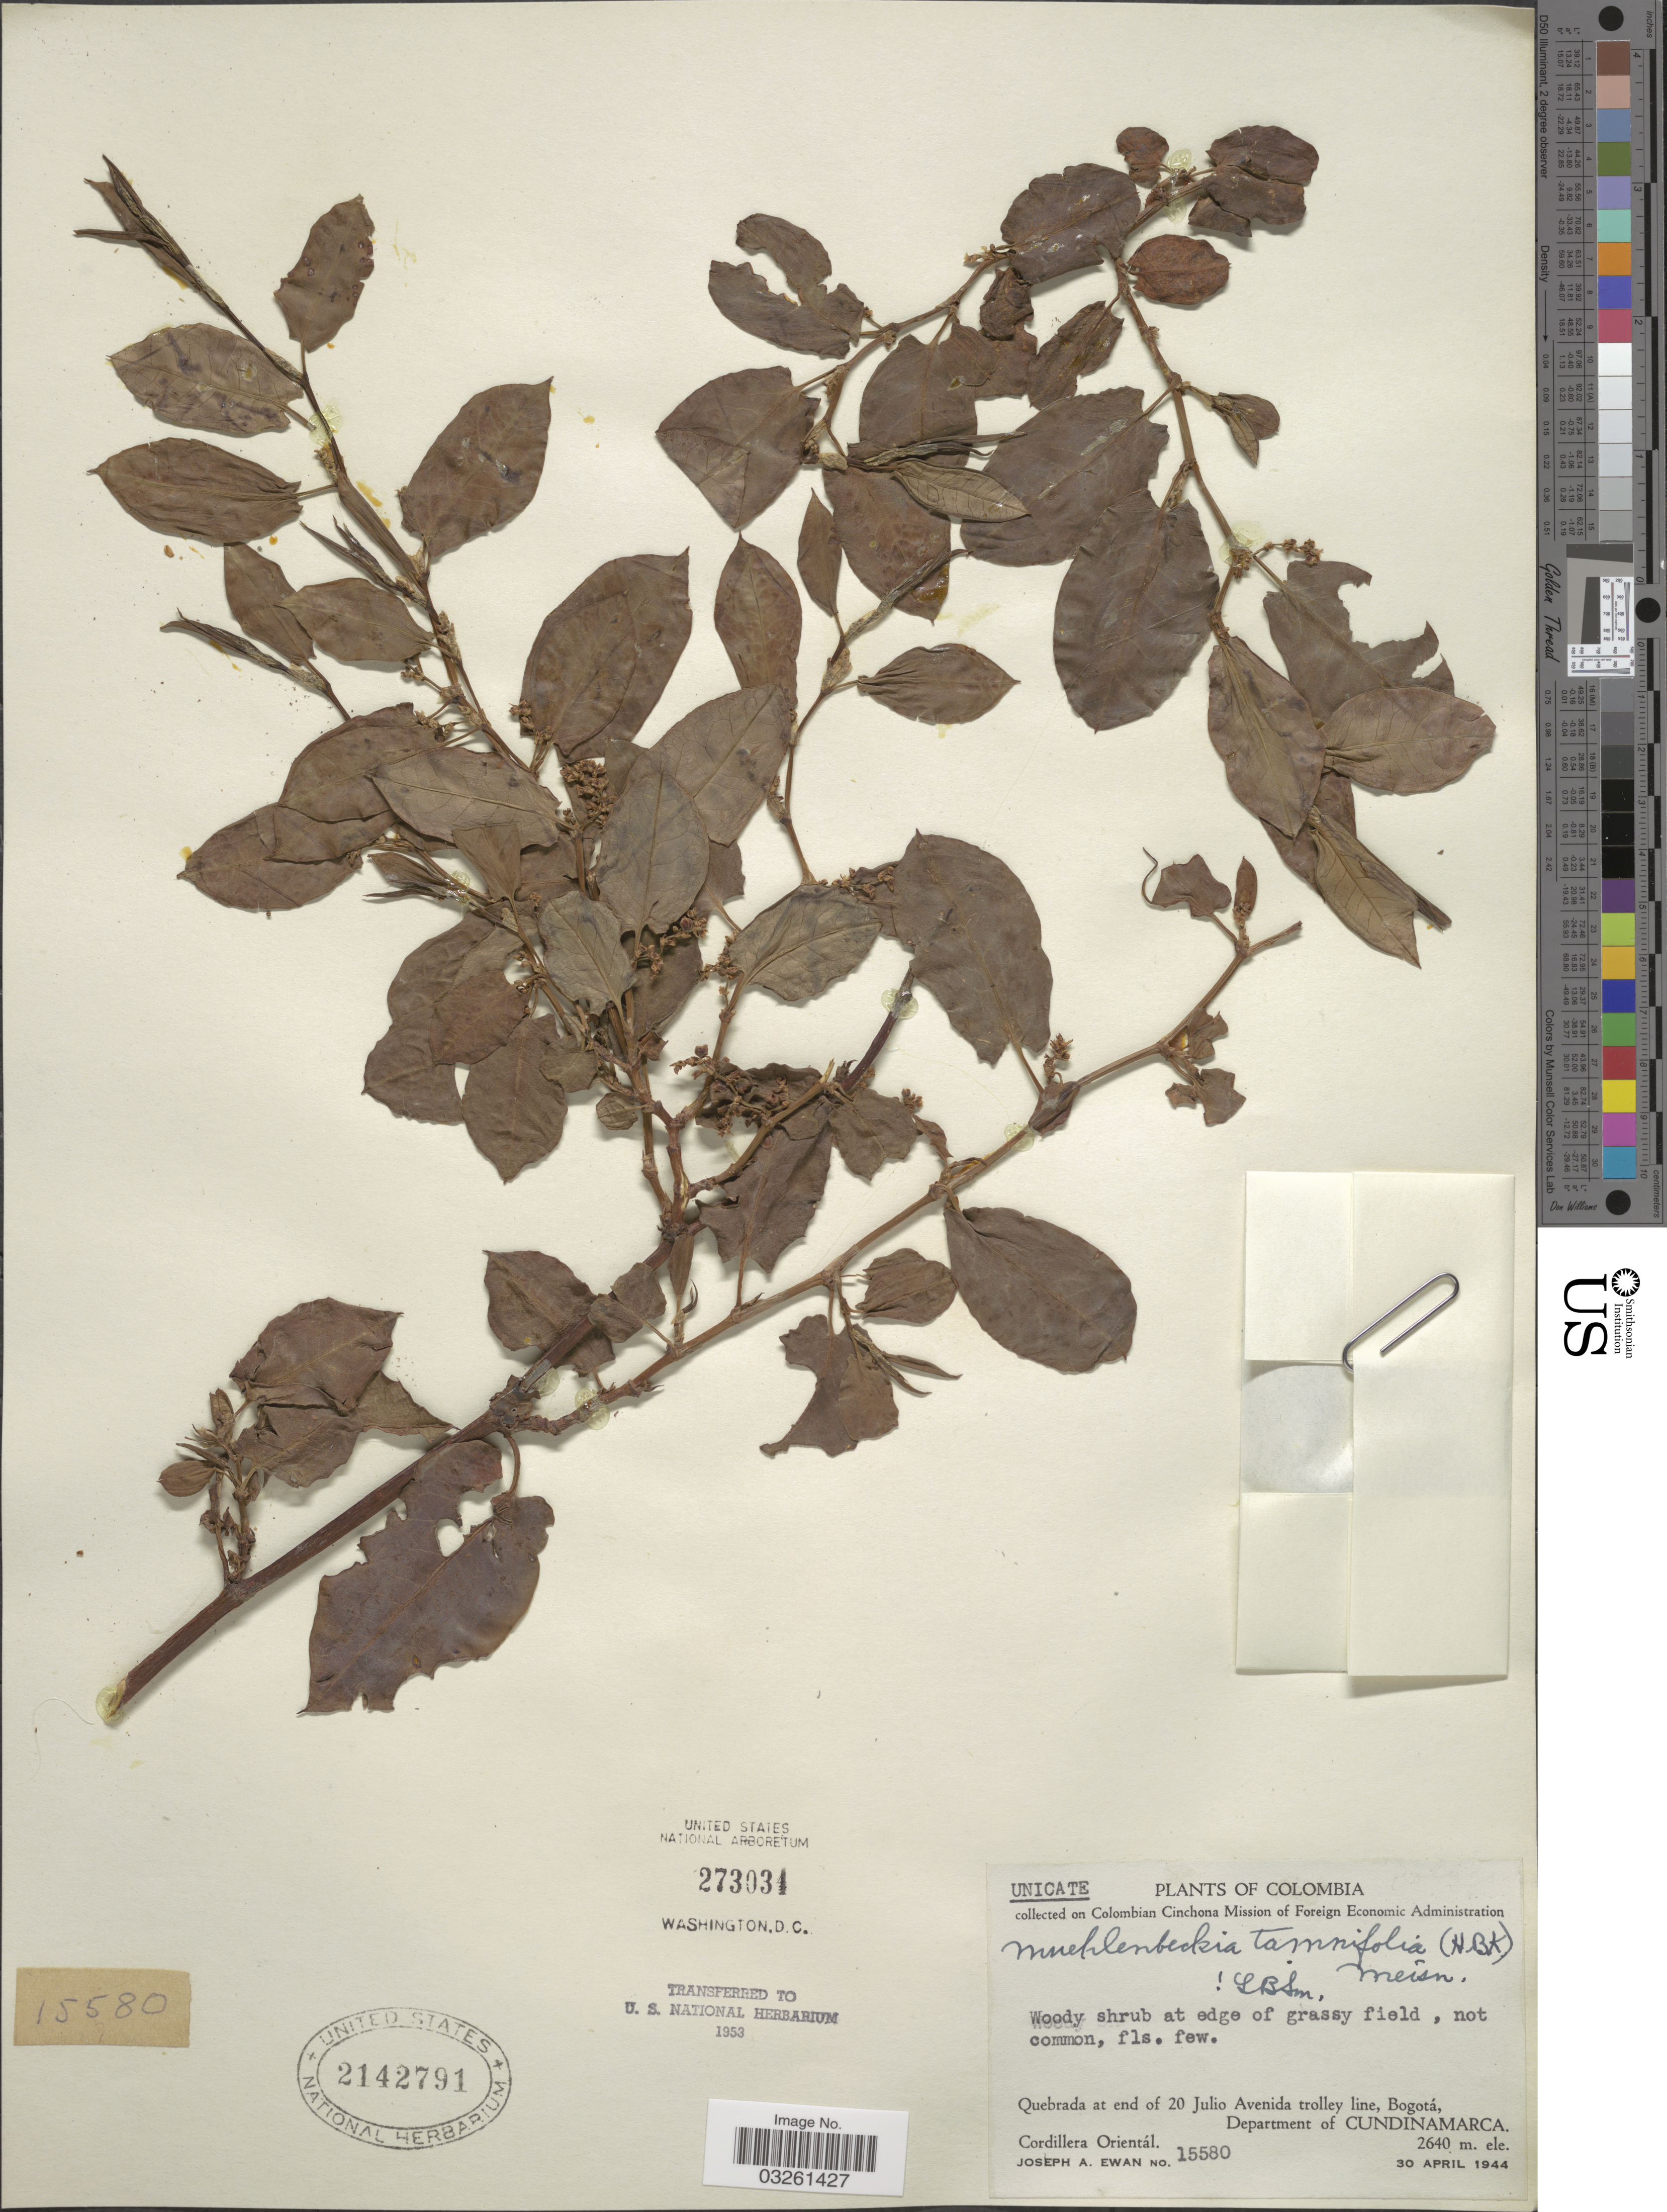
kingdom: Plantae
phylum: Tracheophyta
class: Magnoliopsida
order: Caryophyllales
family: Polygonaceae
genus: Muehlenbeckia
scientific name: Muehlenbeckia tamnifolia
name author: (Kunth) Meisn.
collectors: J. A. Ewan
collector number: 15580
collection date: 1944-04-30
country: Colombia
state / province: Cundinamarca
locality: Quebrada at end of Julio 20 Avenida trolley line, Bogotá, Department of Cundinamarca.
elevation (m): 2640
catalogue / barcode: US 2142791